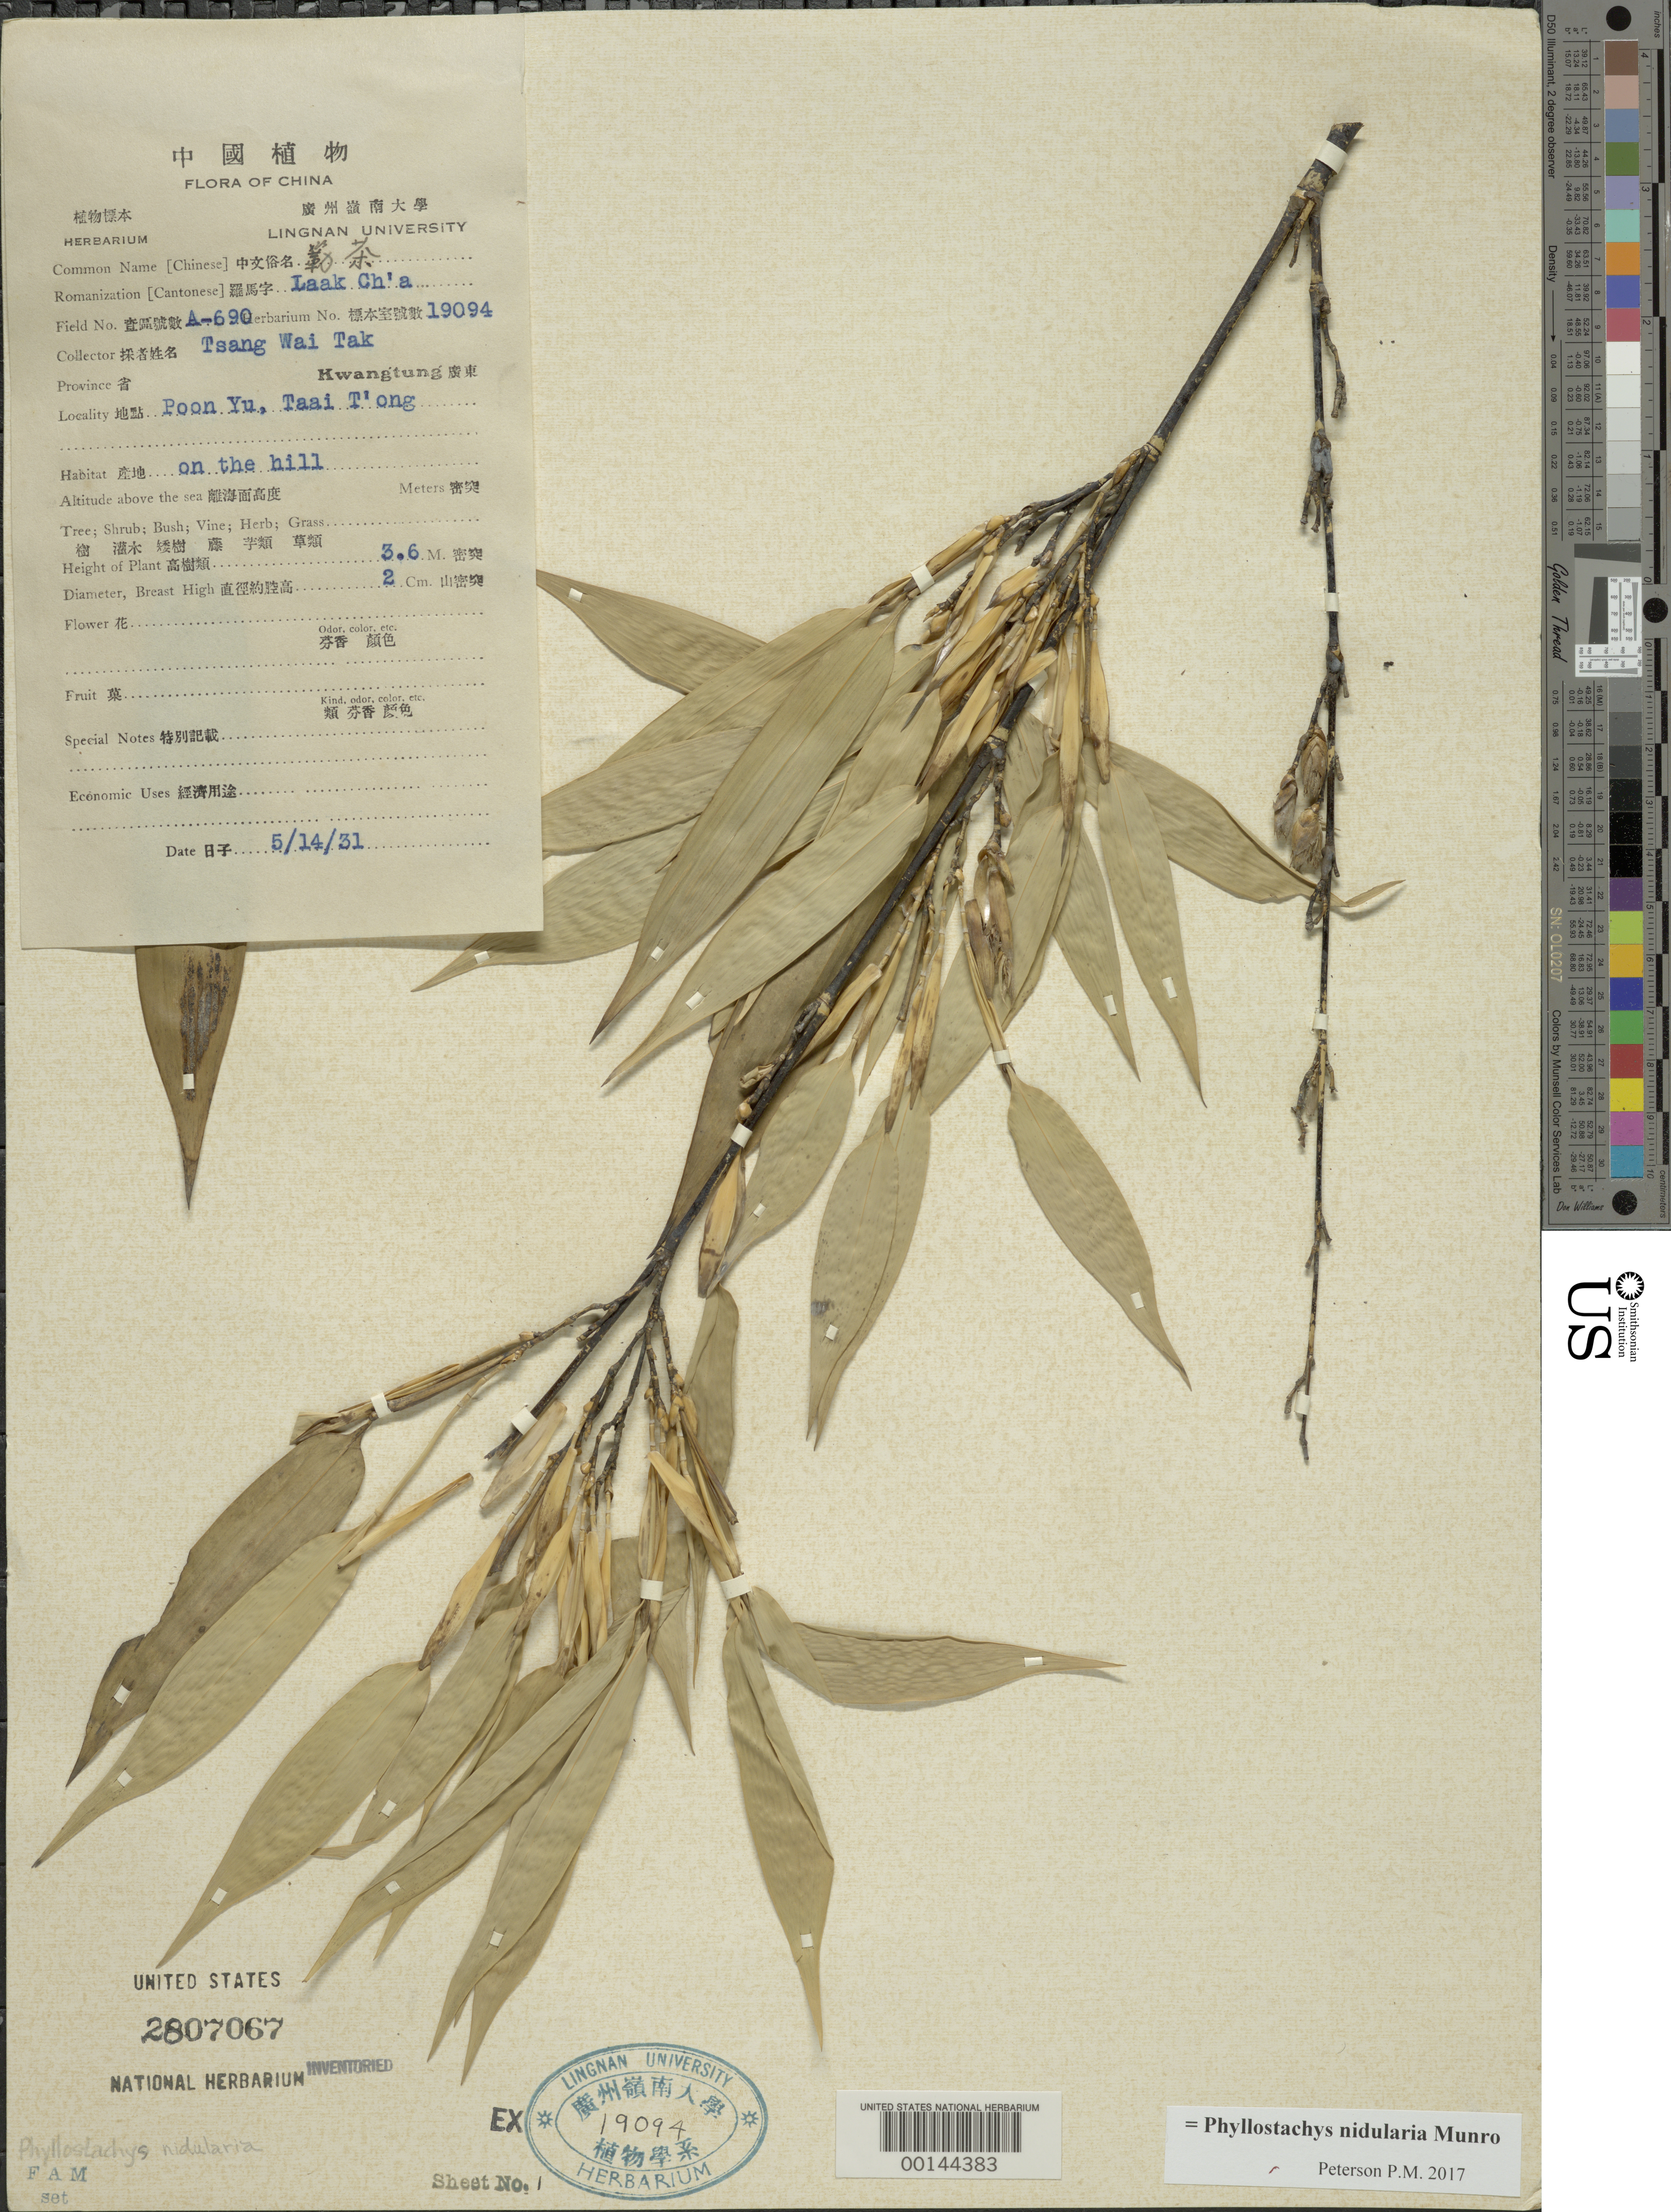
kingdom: Plantae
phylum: Tracheophyta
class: Liliopsida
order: Poales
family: Poaceae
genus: Phyllostachys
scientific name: Phyllostachys nidularia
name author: Munro ex Fenzi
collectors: W. T. Tsang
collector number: A-690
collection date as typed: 14 May 1931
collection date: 1931-05-14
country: China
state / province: Guangdong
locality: Poon yu, taai t'ong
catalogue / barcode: US 2807067